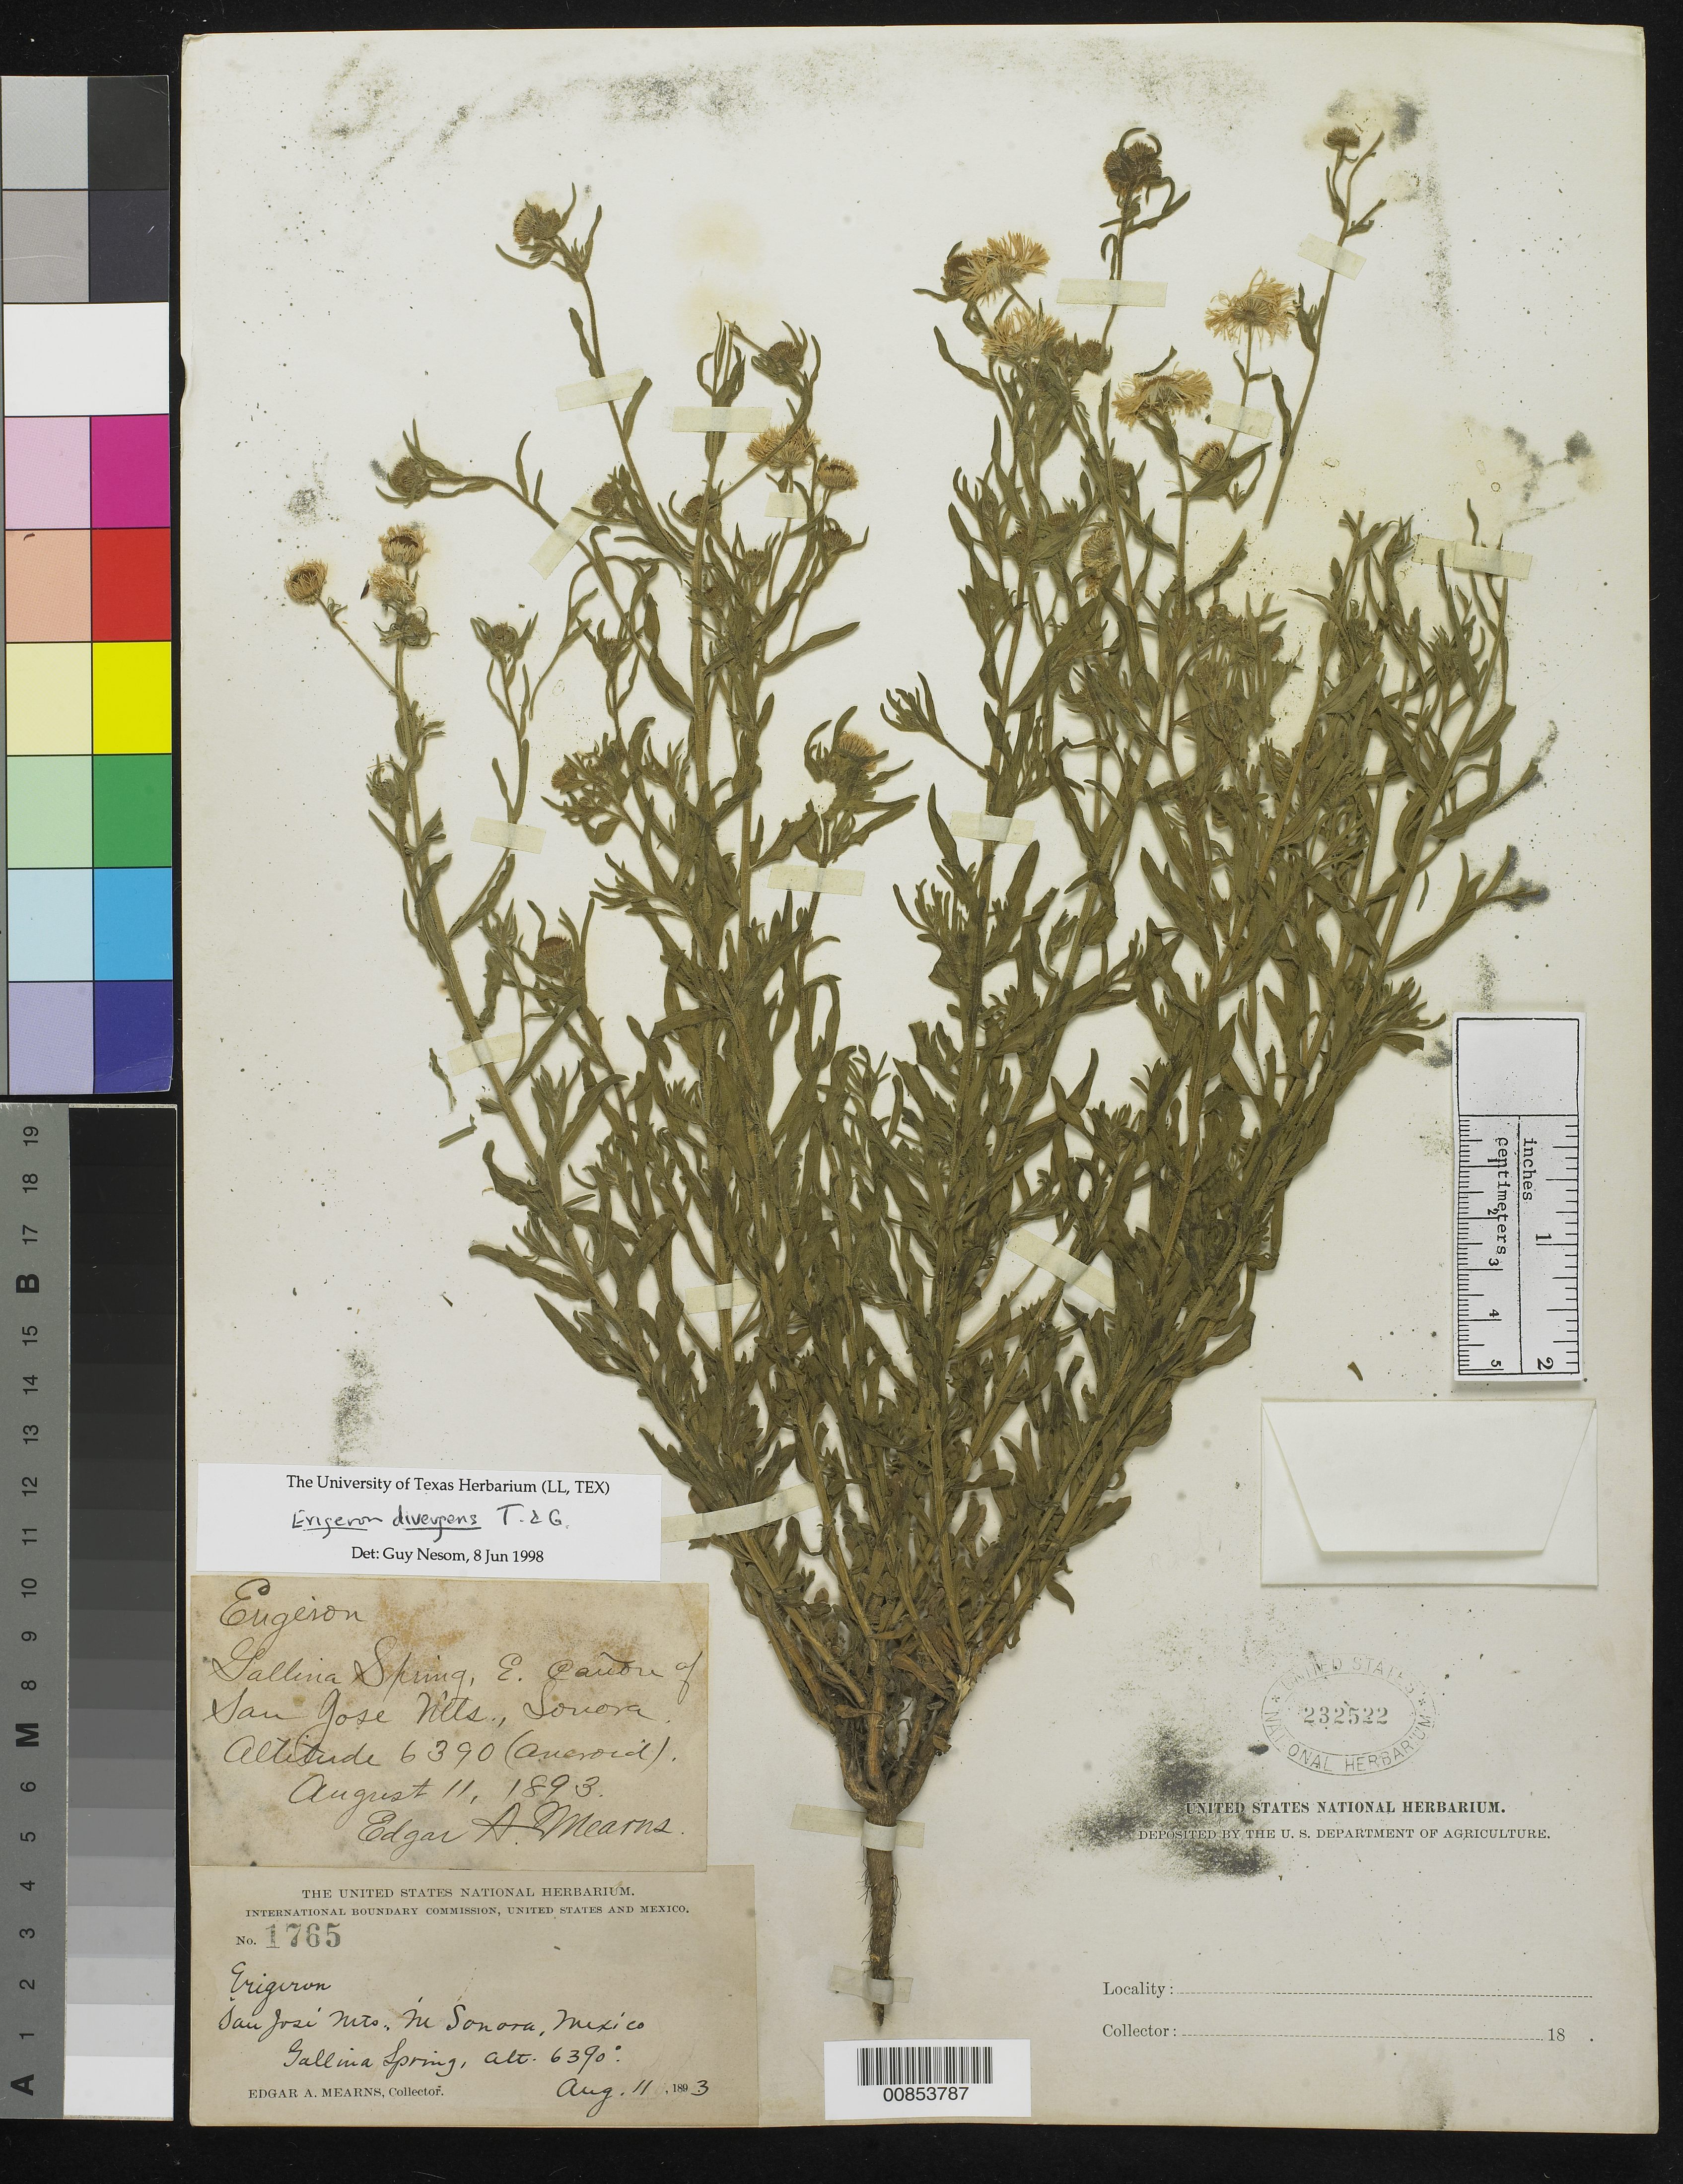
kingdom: Plantae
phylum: Tracheophyta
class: Magnoliopsida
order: Asterales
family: Asteraceae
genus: Erigeron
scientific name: Erigeron divergens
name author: Torr. & A. Gray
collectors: E. A. Mearns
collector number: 1765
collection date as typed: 11 Aug 1893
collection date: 1893-08-11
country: Mexico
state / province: Sonora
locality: Gallina Spring, E. cañon of San José Mts., Sonora.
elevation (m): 1948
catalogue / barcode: US 232522